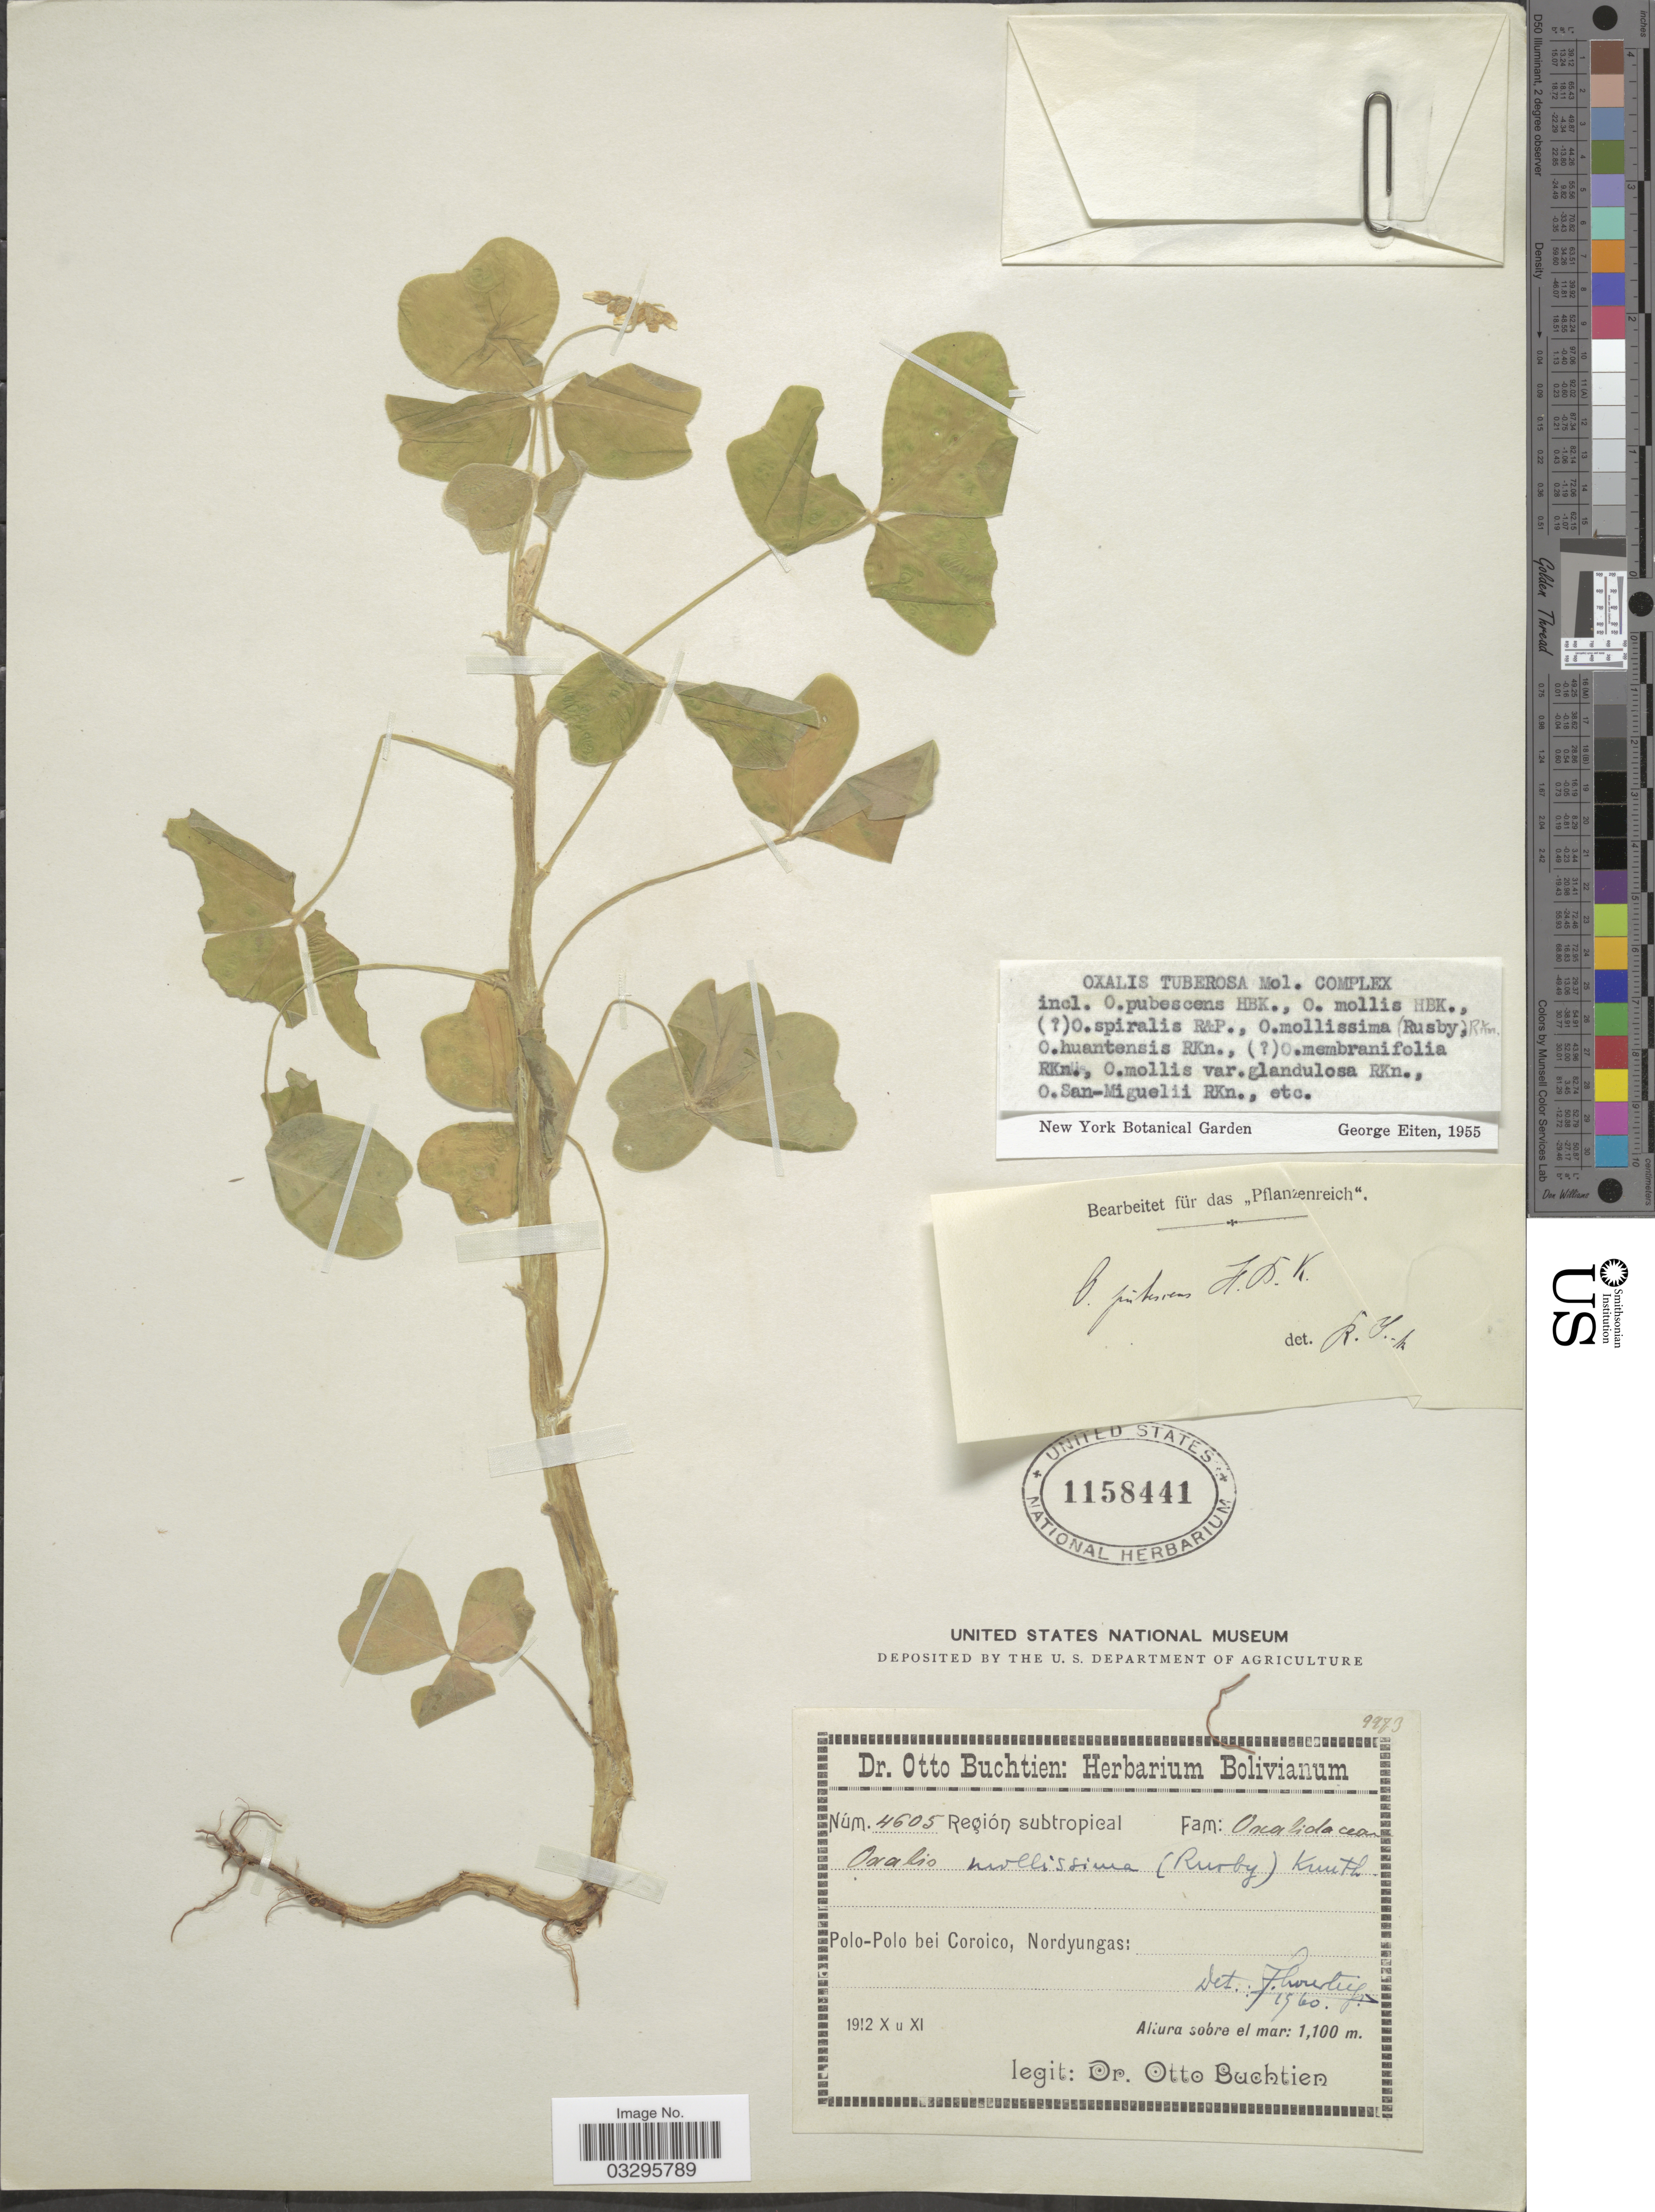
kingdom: Plantae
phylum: Tracheophyta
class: Magnoliopsida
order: Oxalidales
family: Oxalidaceae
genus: Oxalis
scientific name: Oxalis mollissima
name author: (Rusby) R. Knuth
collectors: O. Buchtien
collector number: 4605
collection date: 1912-10/1912-11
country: Bolivia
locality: Región subtropical. Polo-polo bei Coroico, Nordyungas.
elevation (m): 1100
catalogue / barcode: US 1158441